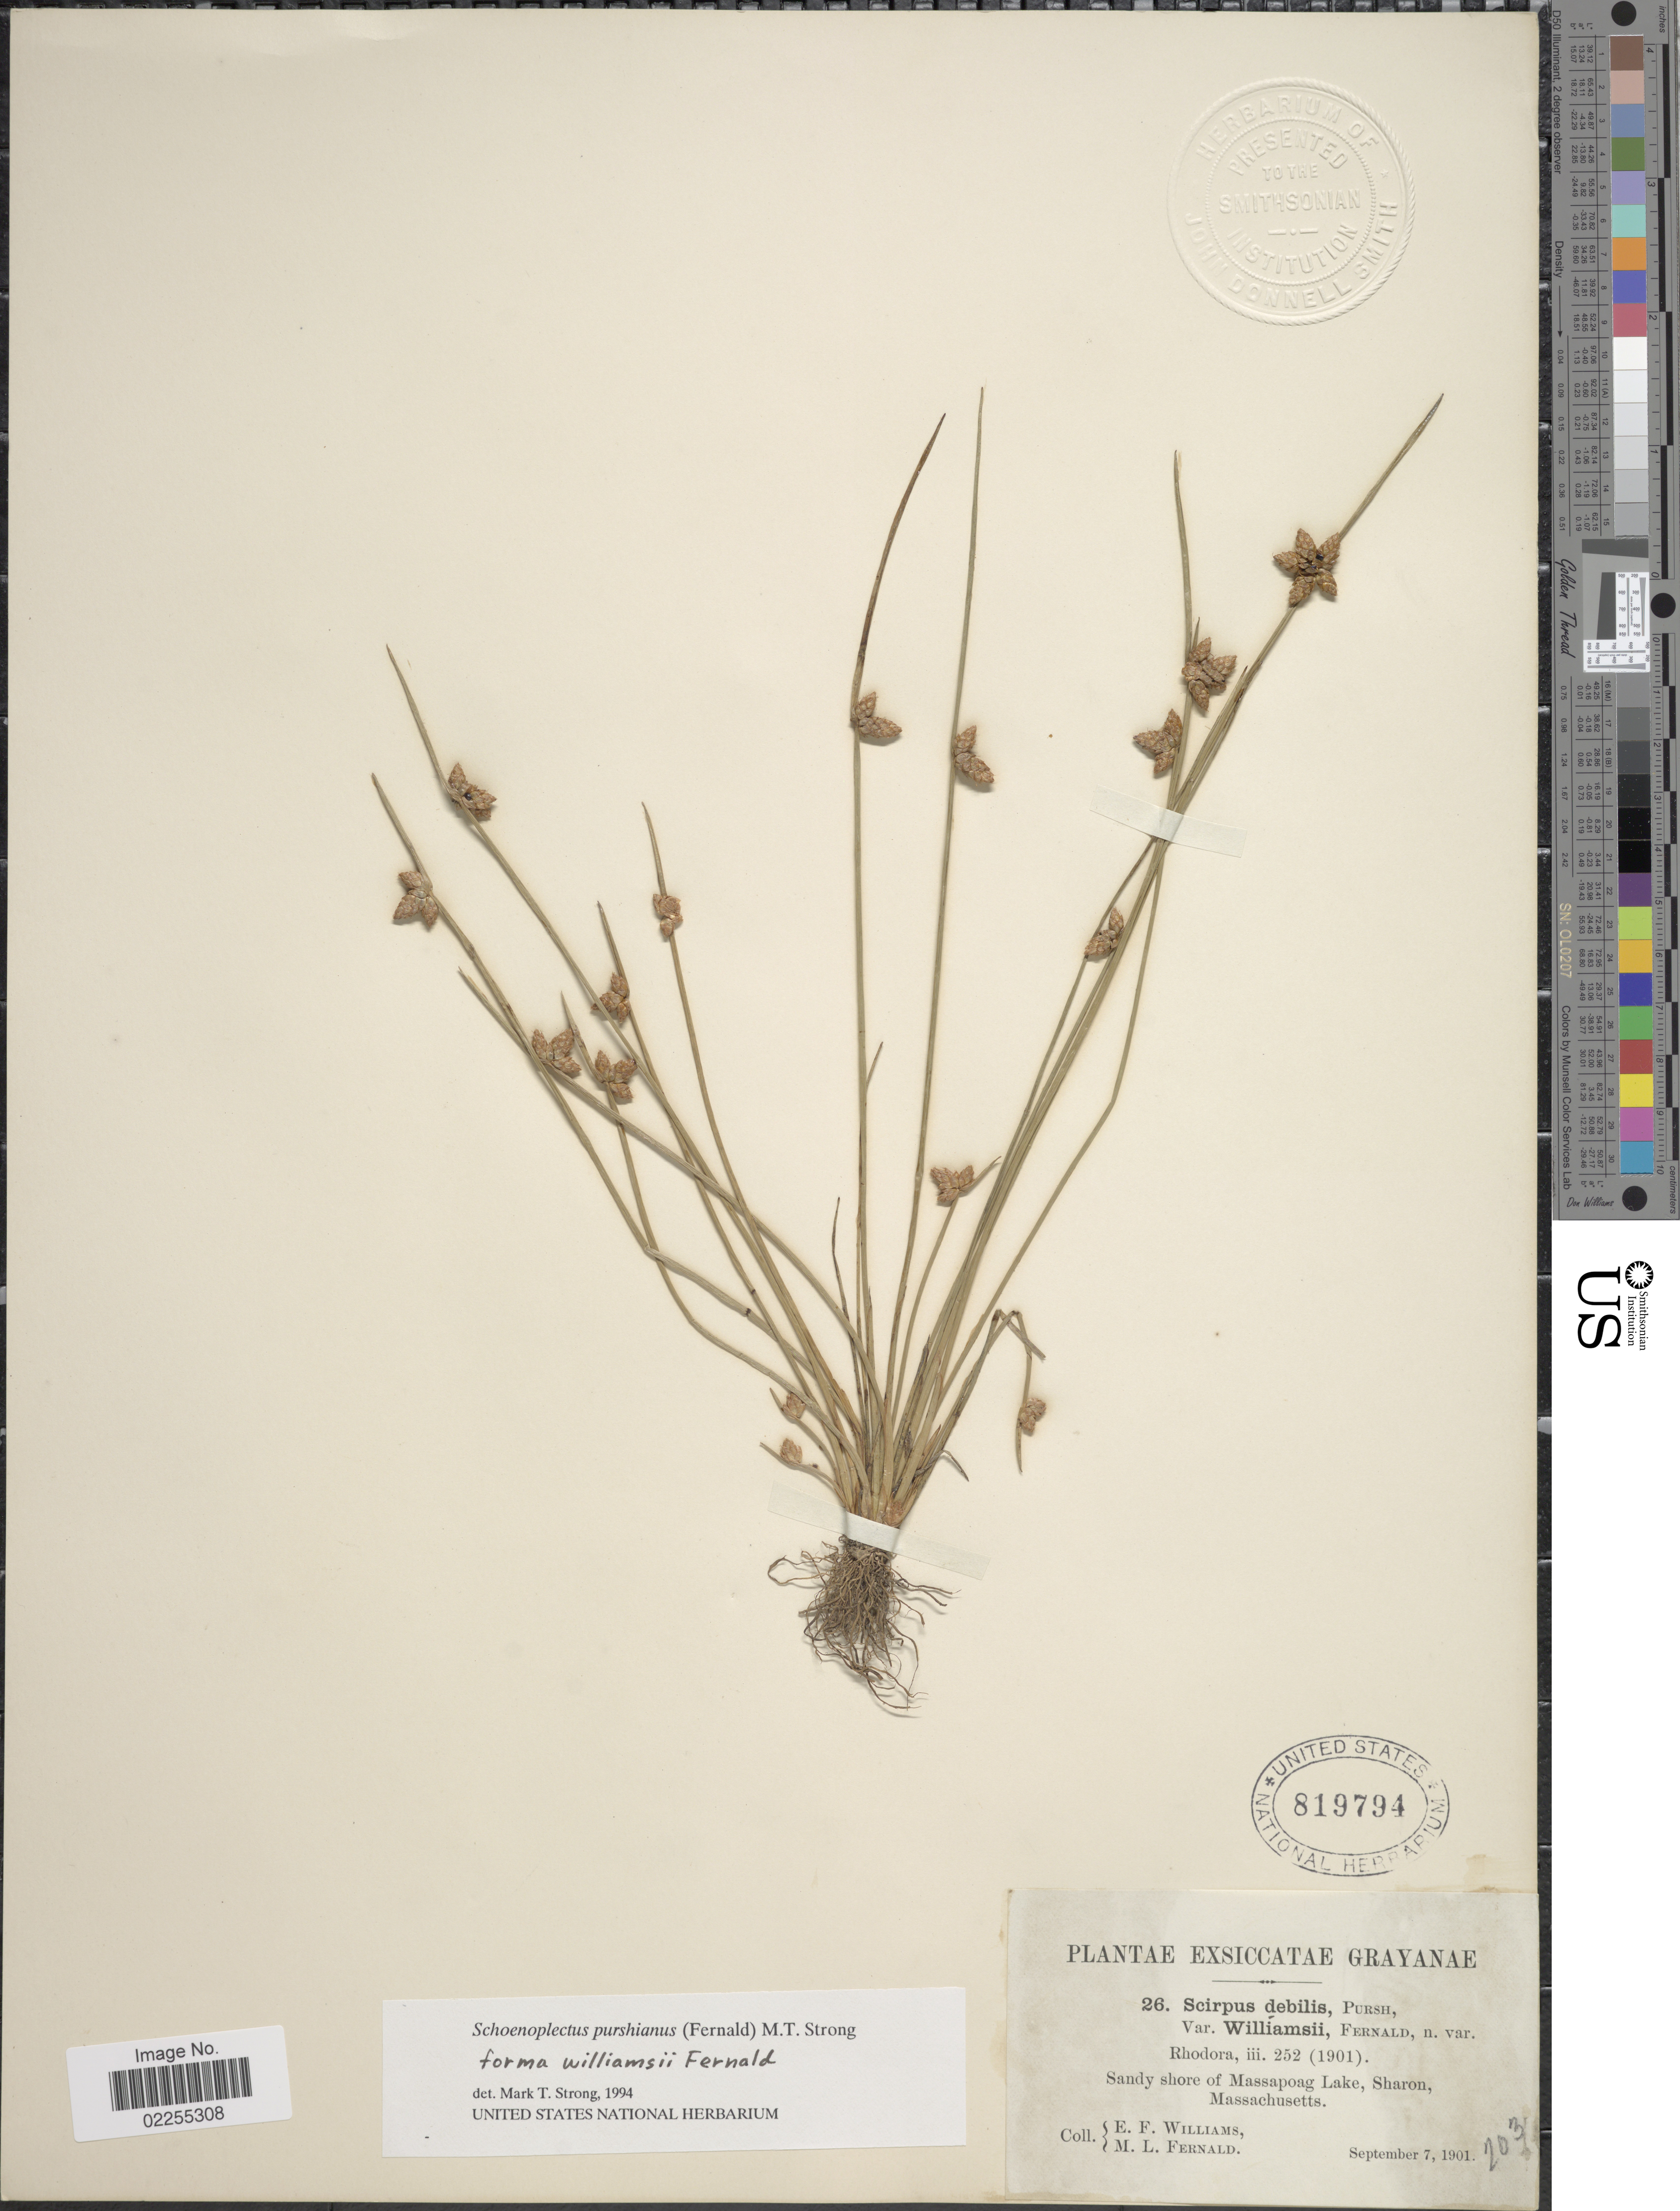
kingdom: Plantae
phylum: Tracheophyta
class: Liliopsida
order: Poales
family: Cyperaceae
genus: Schoenoplectus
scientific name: Schoenoplectus purshianus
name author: (Fernald) M.T. Strong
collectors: E. Williams & M. L. Fernald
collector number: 26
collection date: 1901-09-07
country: United States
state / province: Massachusetts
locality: Sandy shore of Massapoag Lake, Sharon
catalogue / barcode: US 819794